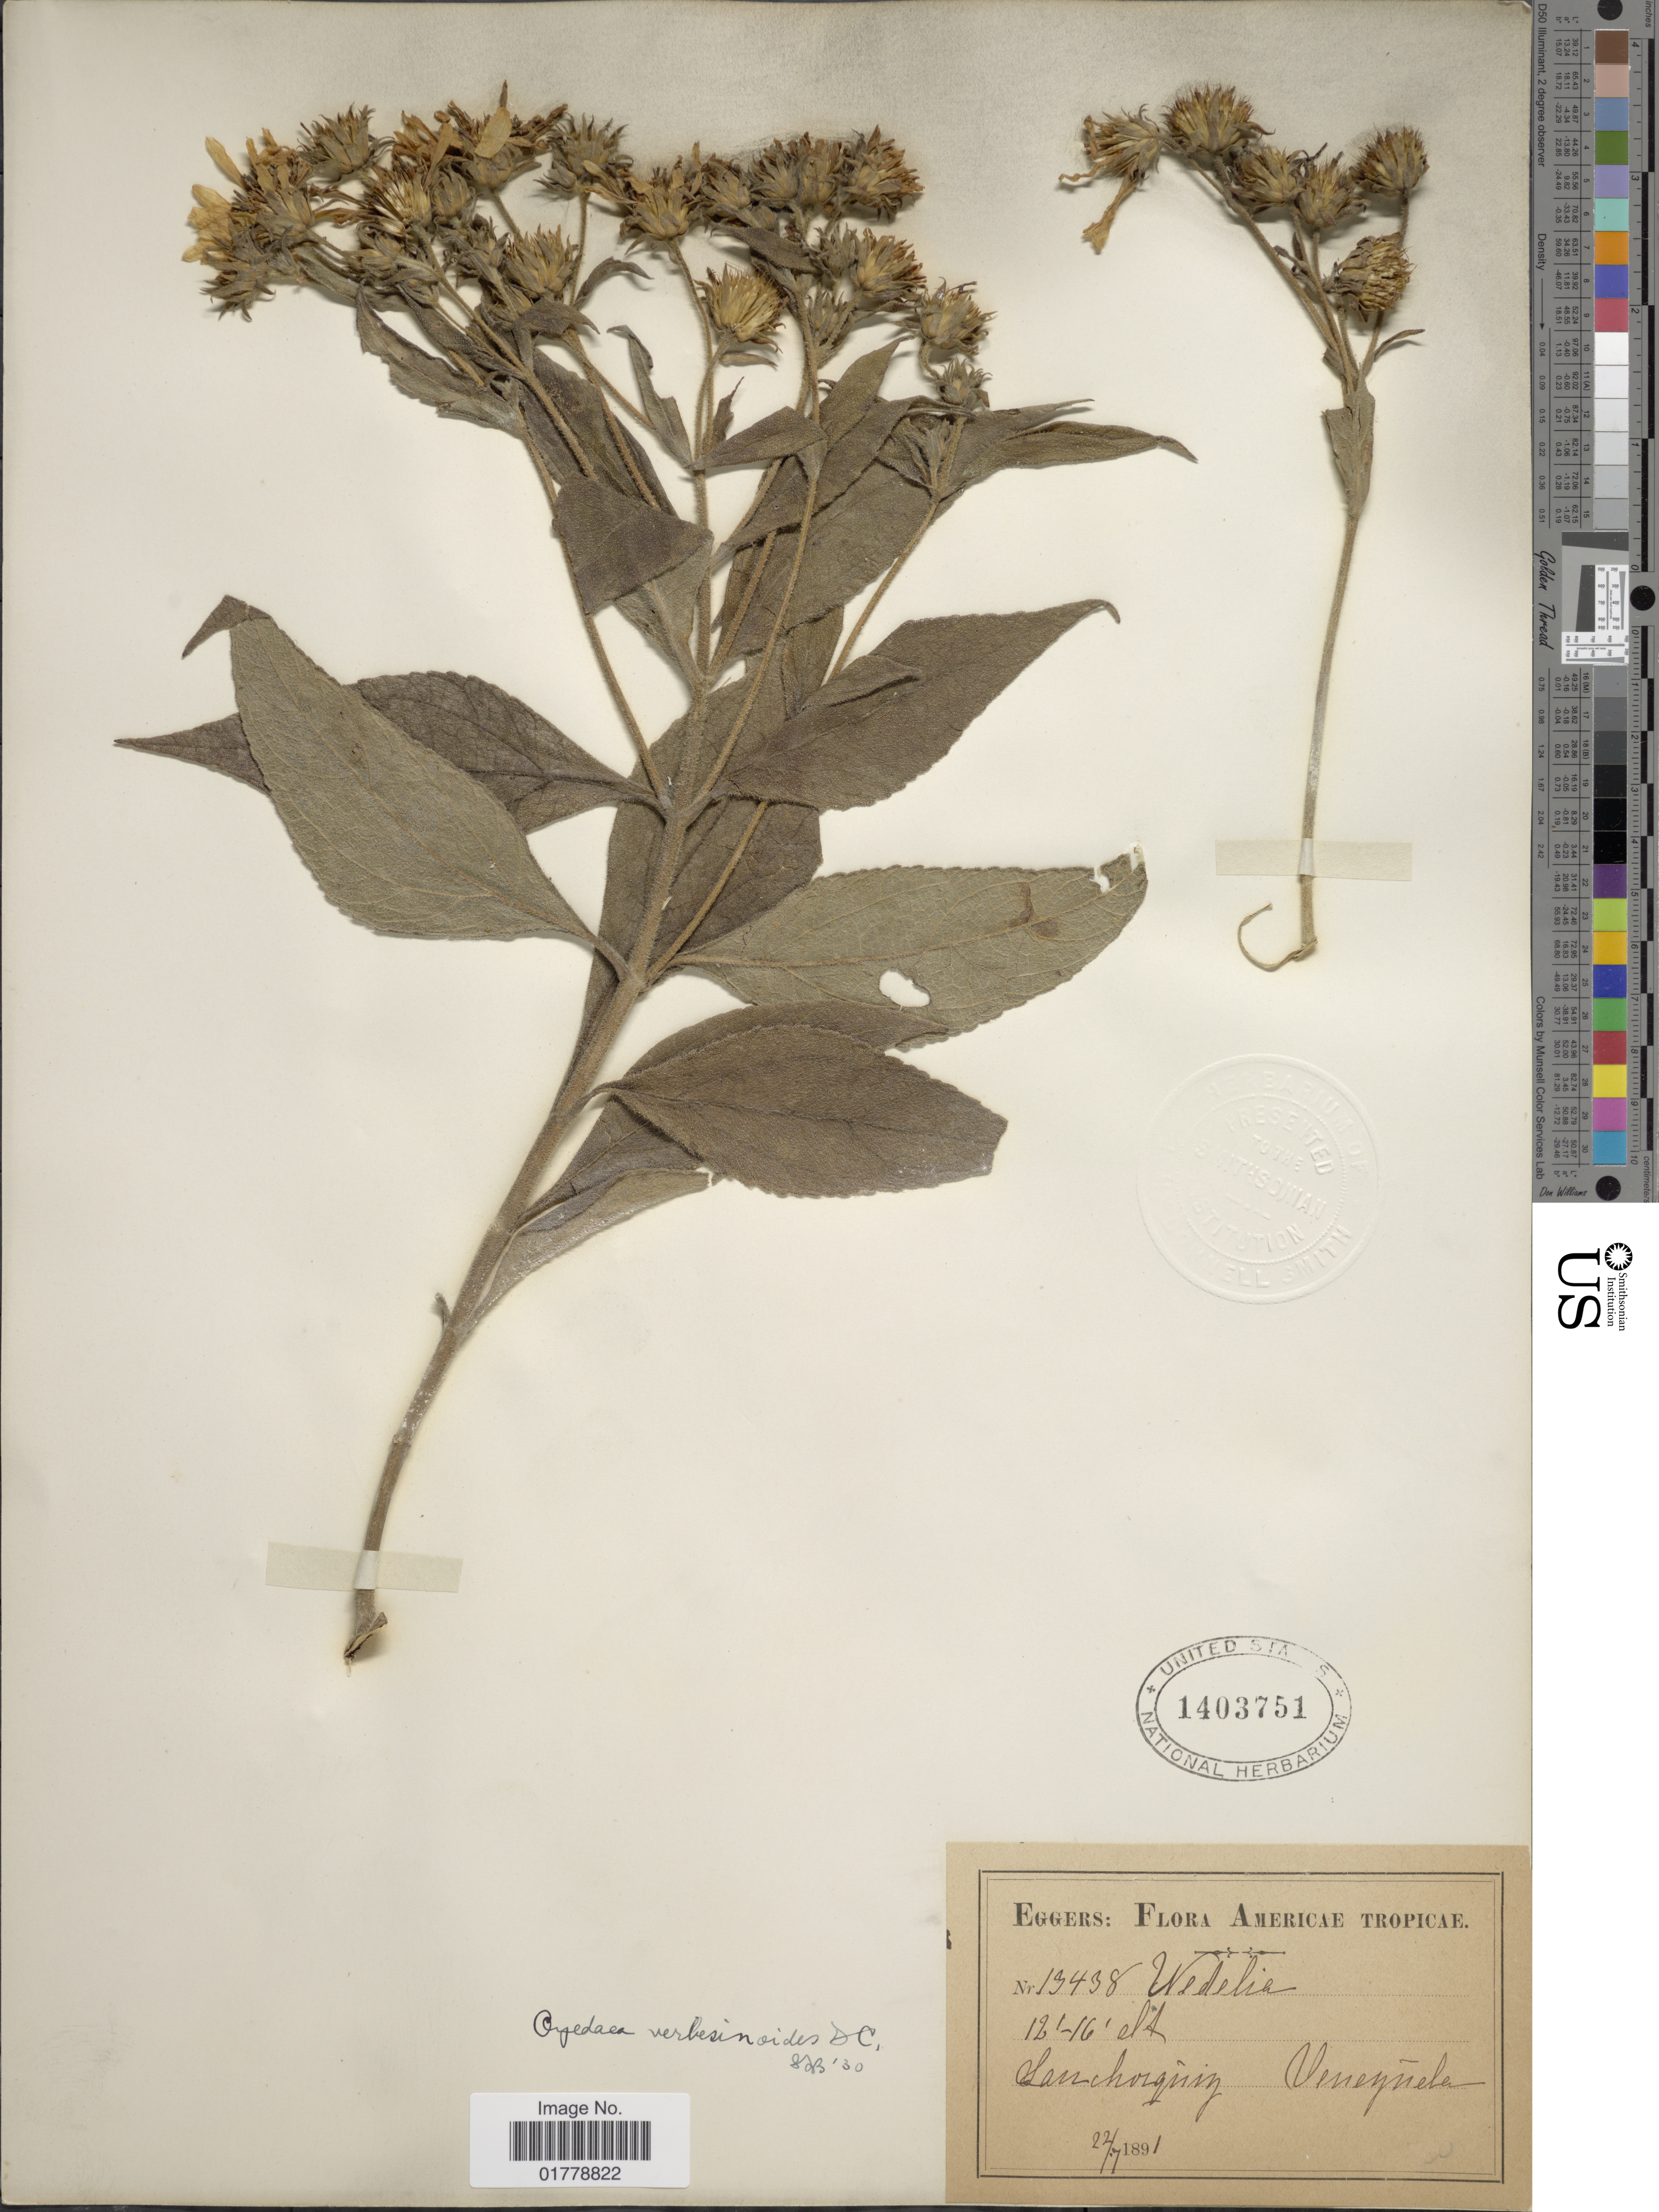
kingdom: Plantae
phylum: Tracheophyta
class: Magnoliopsida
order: Asterales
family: Asteraceae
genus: Oyedaea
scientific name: Oyedaea verbesinoides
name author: DC.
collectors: -. Eggers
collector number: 13438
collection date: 1891-07-22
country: Venezuela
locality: Sanchorquiz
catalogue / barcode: US 1403751